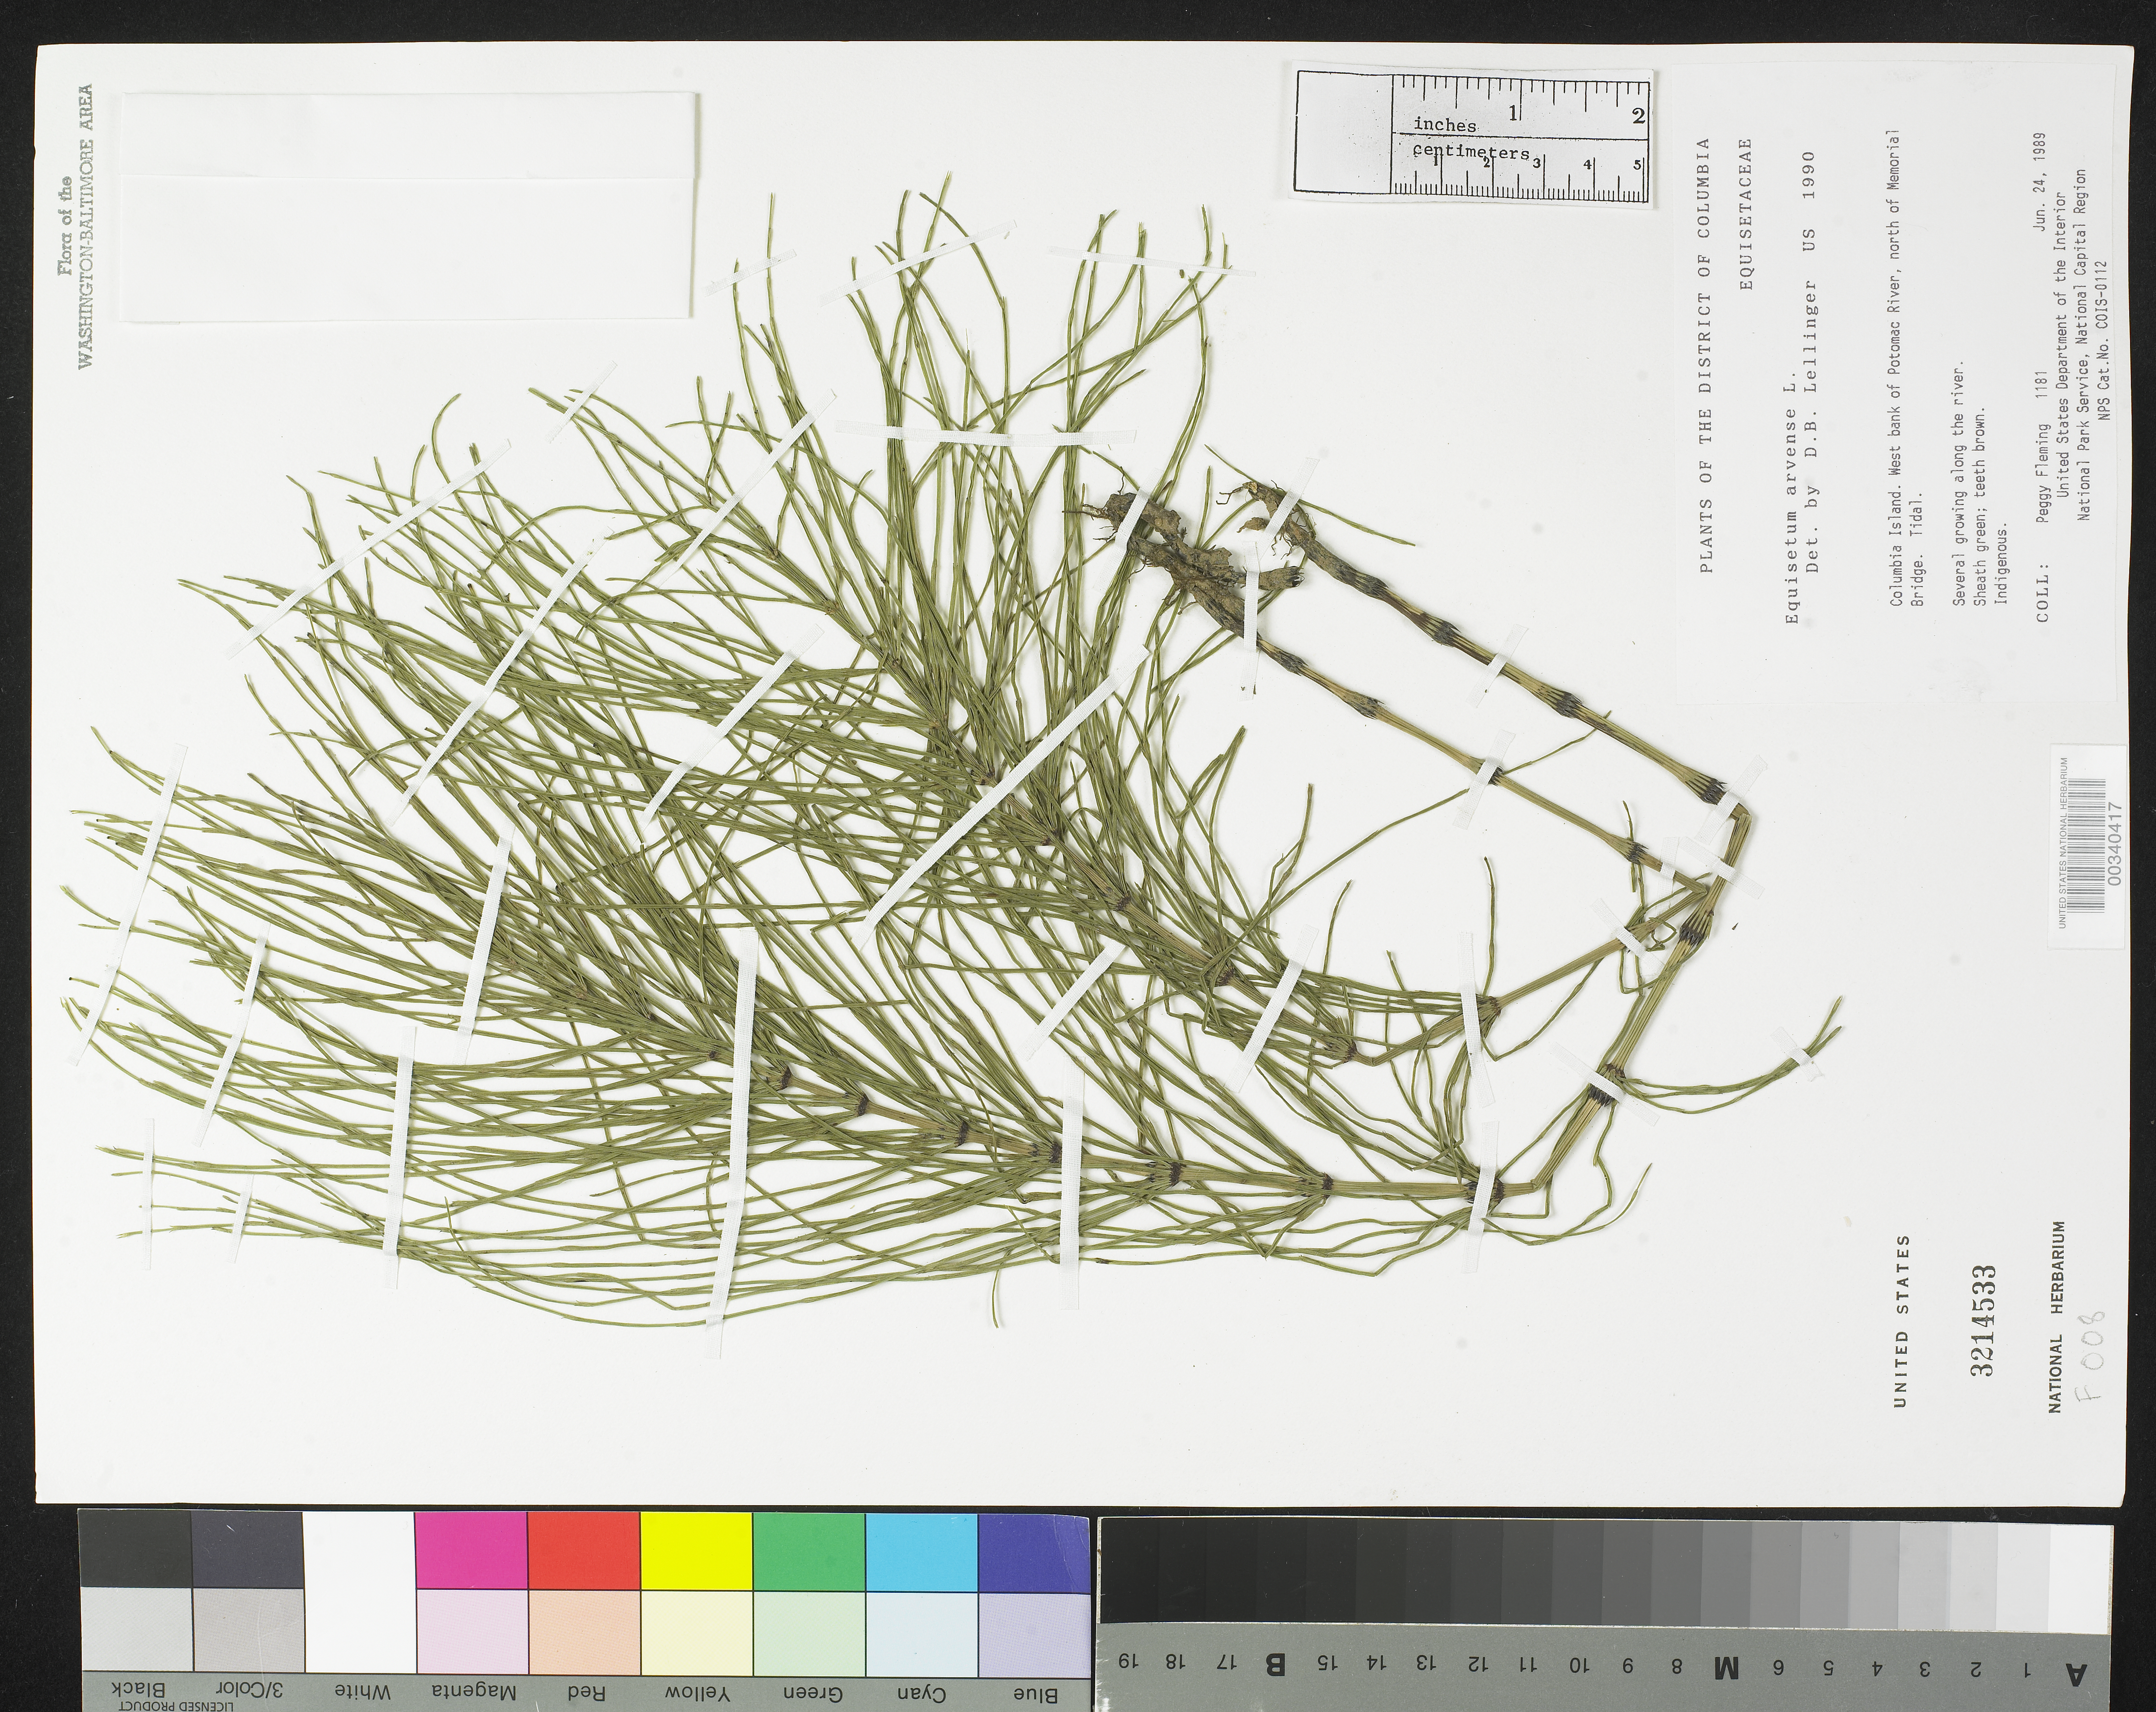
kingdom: Plantae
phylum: Tracheophyta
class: Polypodiopsida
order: Equisetales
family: Equisetaceae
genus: Equisetum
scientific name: Equisetum arvense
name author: L.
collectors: P. Fleming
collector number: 1181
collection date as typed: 24 Jun 1989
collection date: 1989-06-24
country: United States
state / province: District of Columbia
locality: Columbia Island, W bank of Potomac River, N of Memorial Bridge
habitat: Tidal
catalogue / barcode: US 3214533